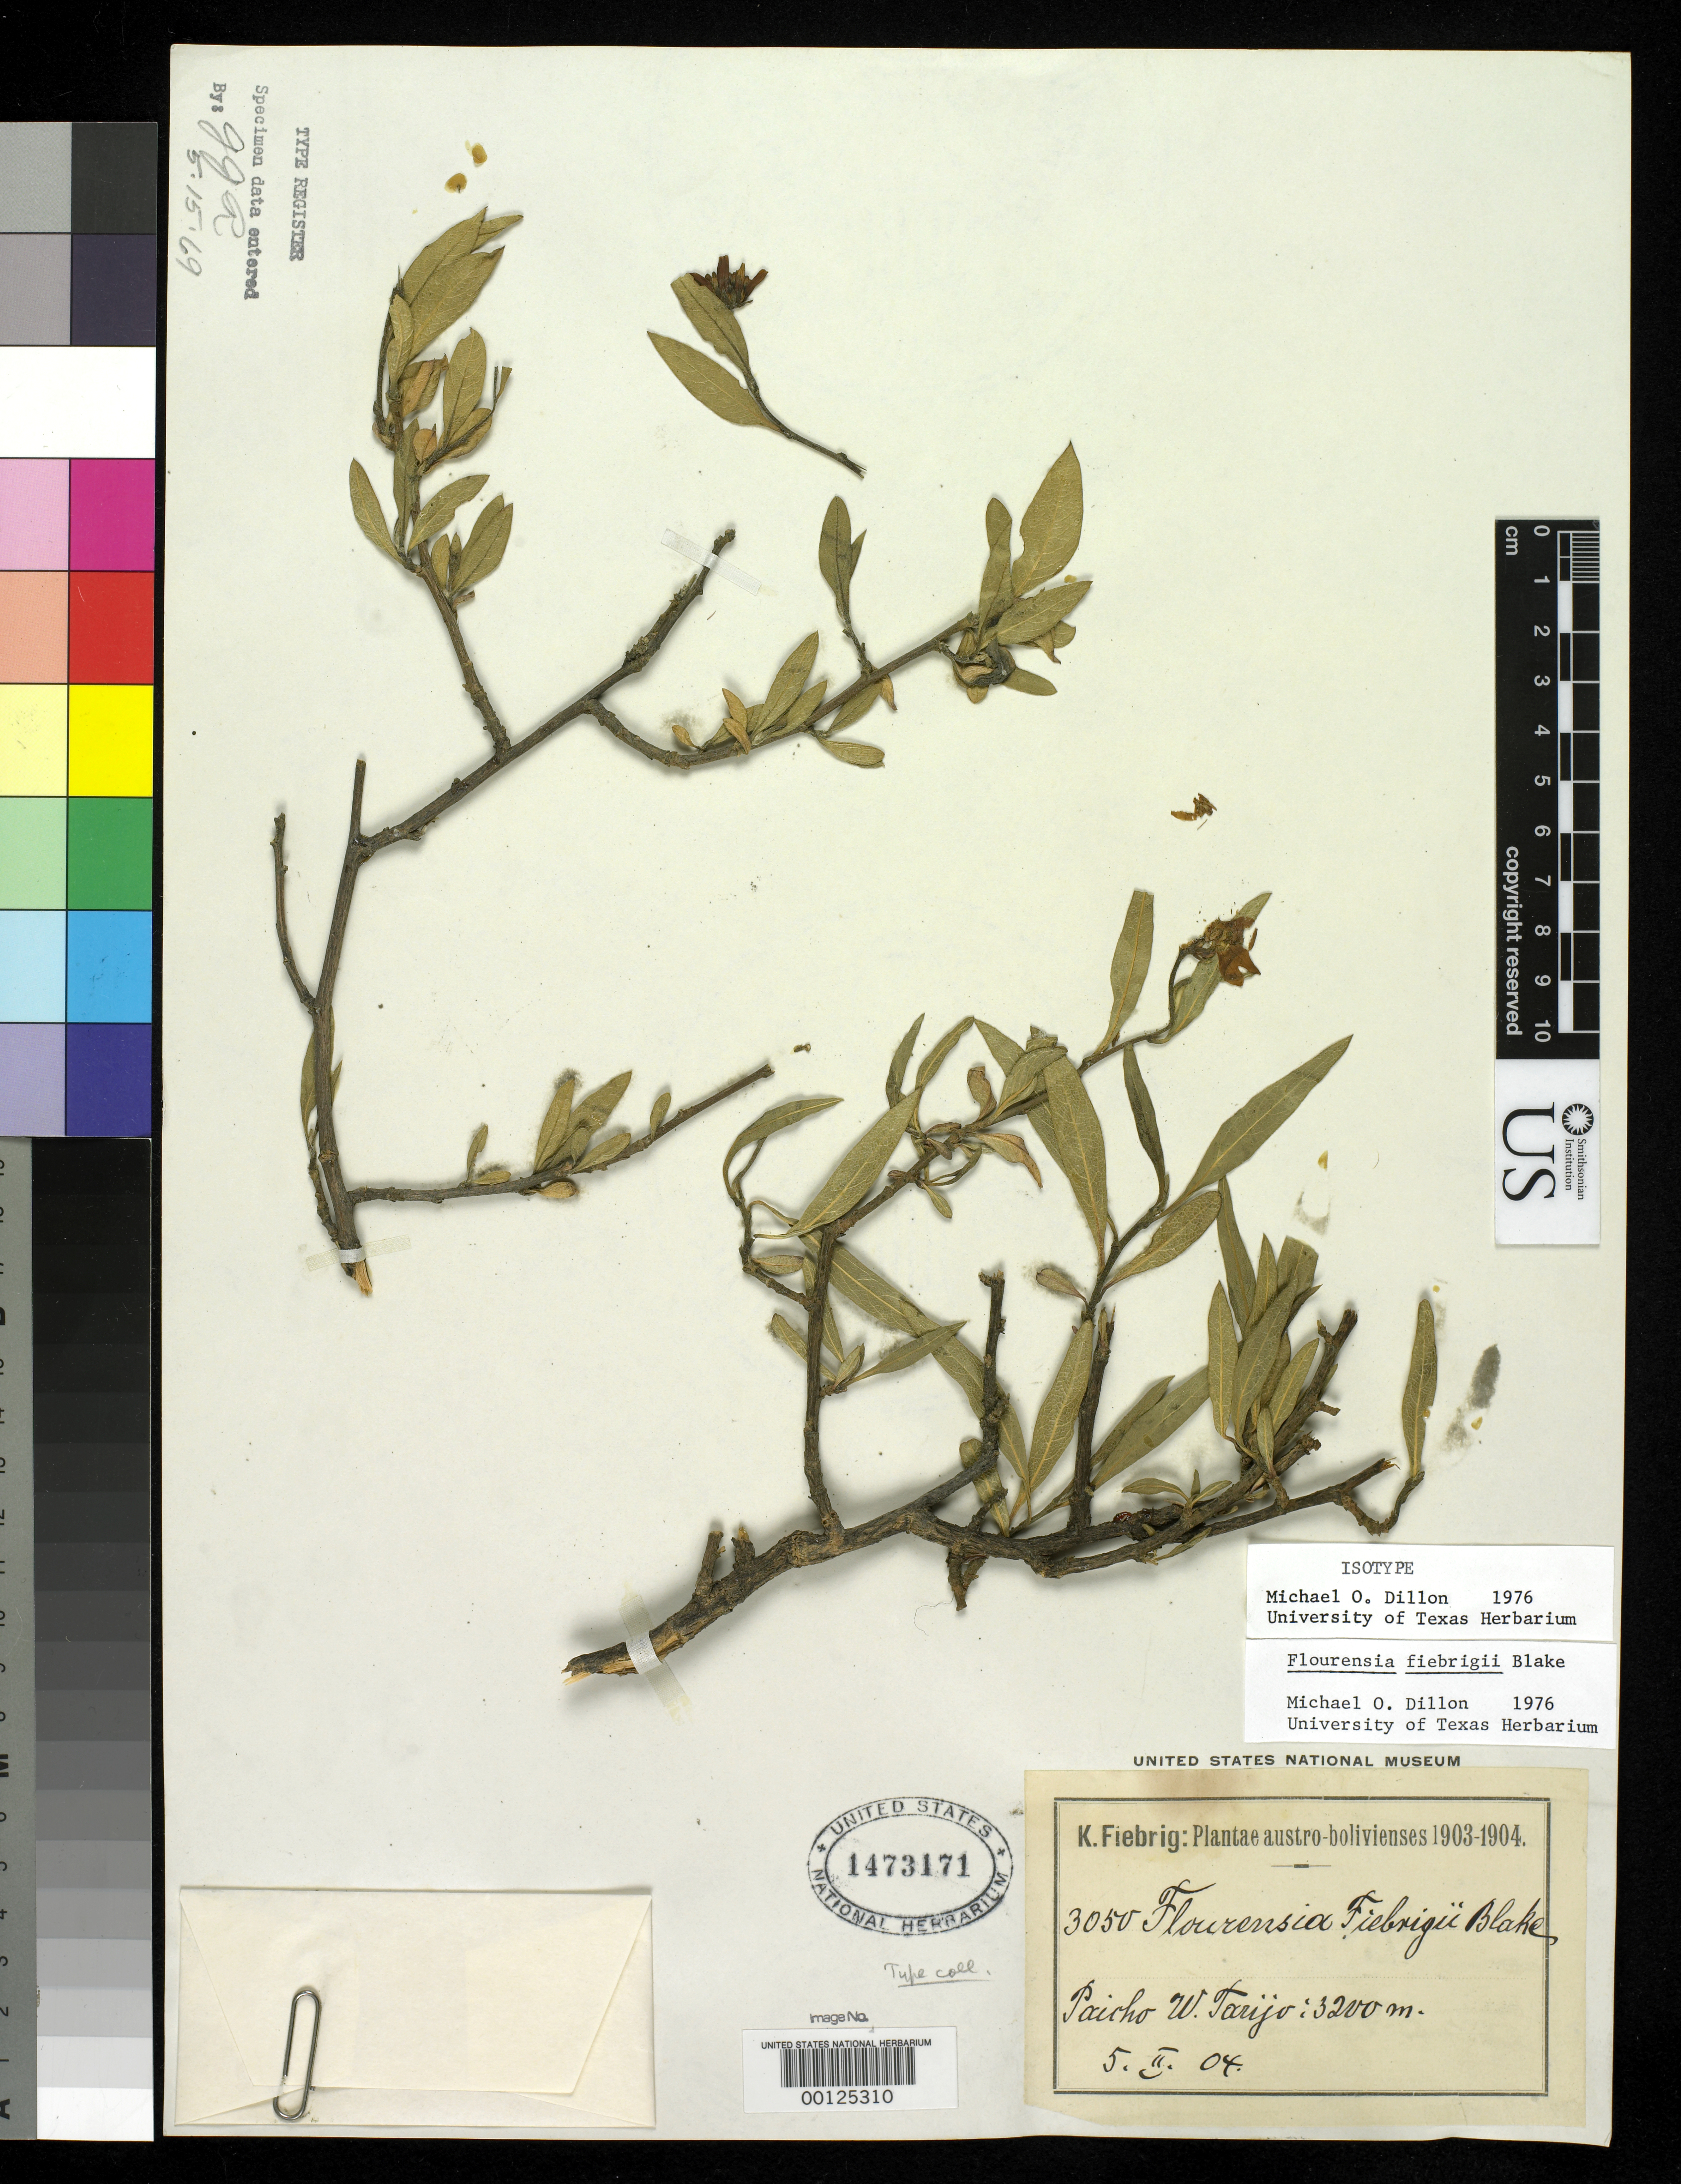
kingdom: Plantae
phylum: Tracheophyta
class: Magnoliopsida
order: Asterales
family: Asteraceae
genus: Flourensia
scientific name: Flourensia fiebrigii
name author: S.F. Blake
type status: Isotype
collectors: K. Fiebrig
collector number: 3050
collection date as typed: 05 Feb 1904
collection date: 1904-02-05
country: Bolivia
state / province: Tarija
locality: Paioho.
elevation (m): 3200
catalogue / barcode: US 1473171